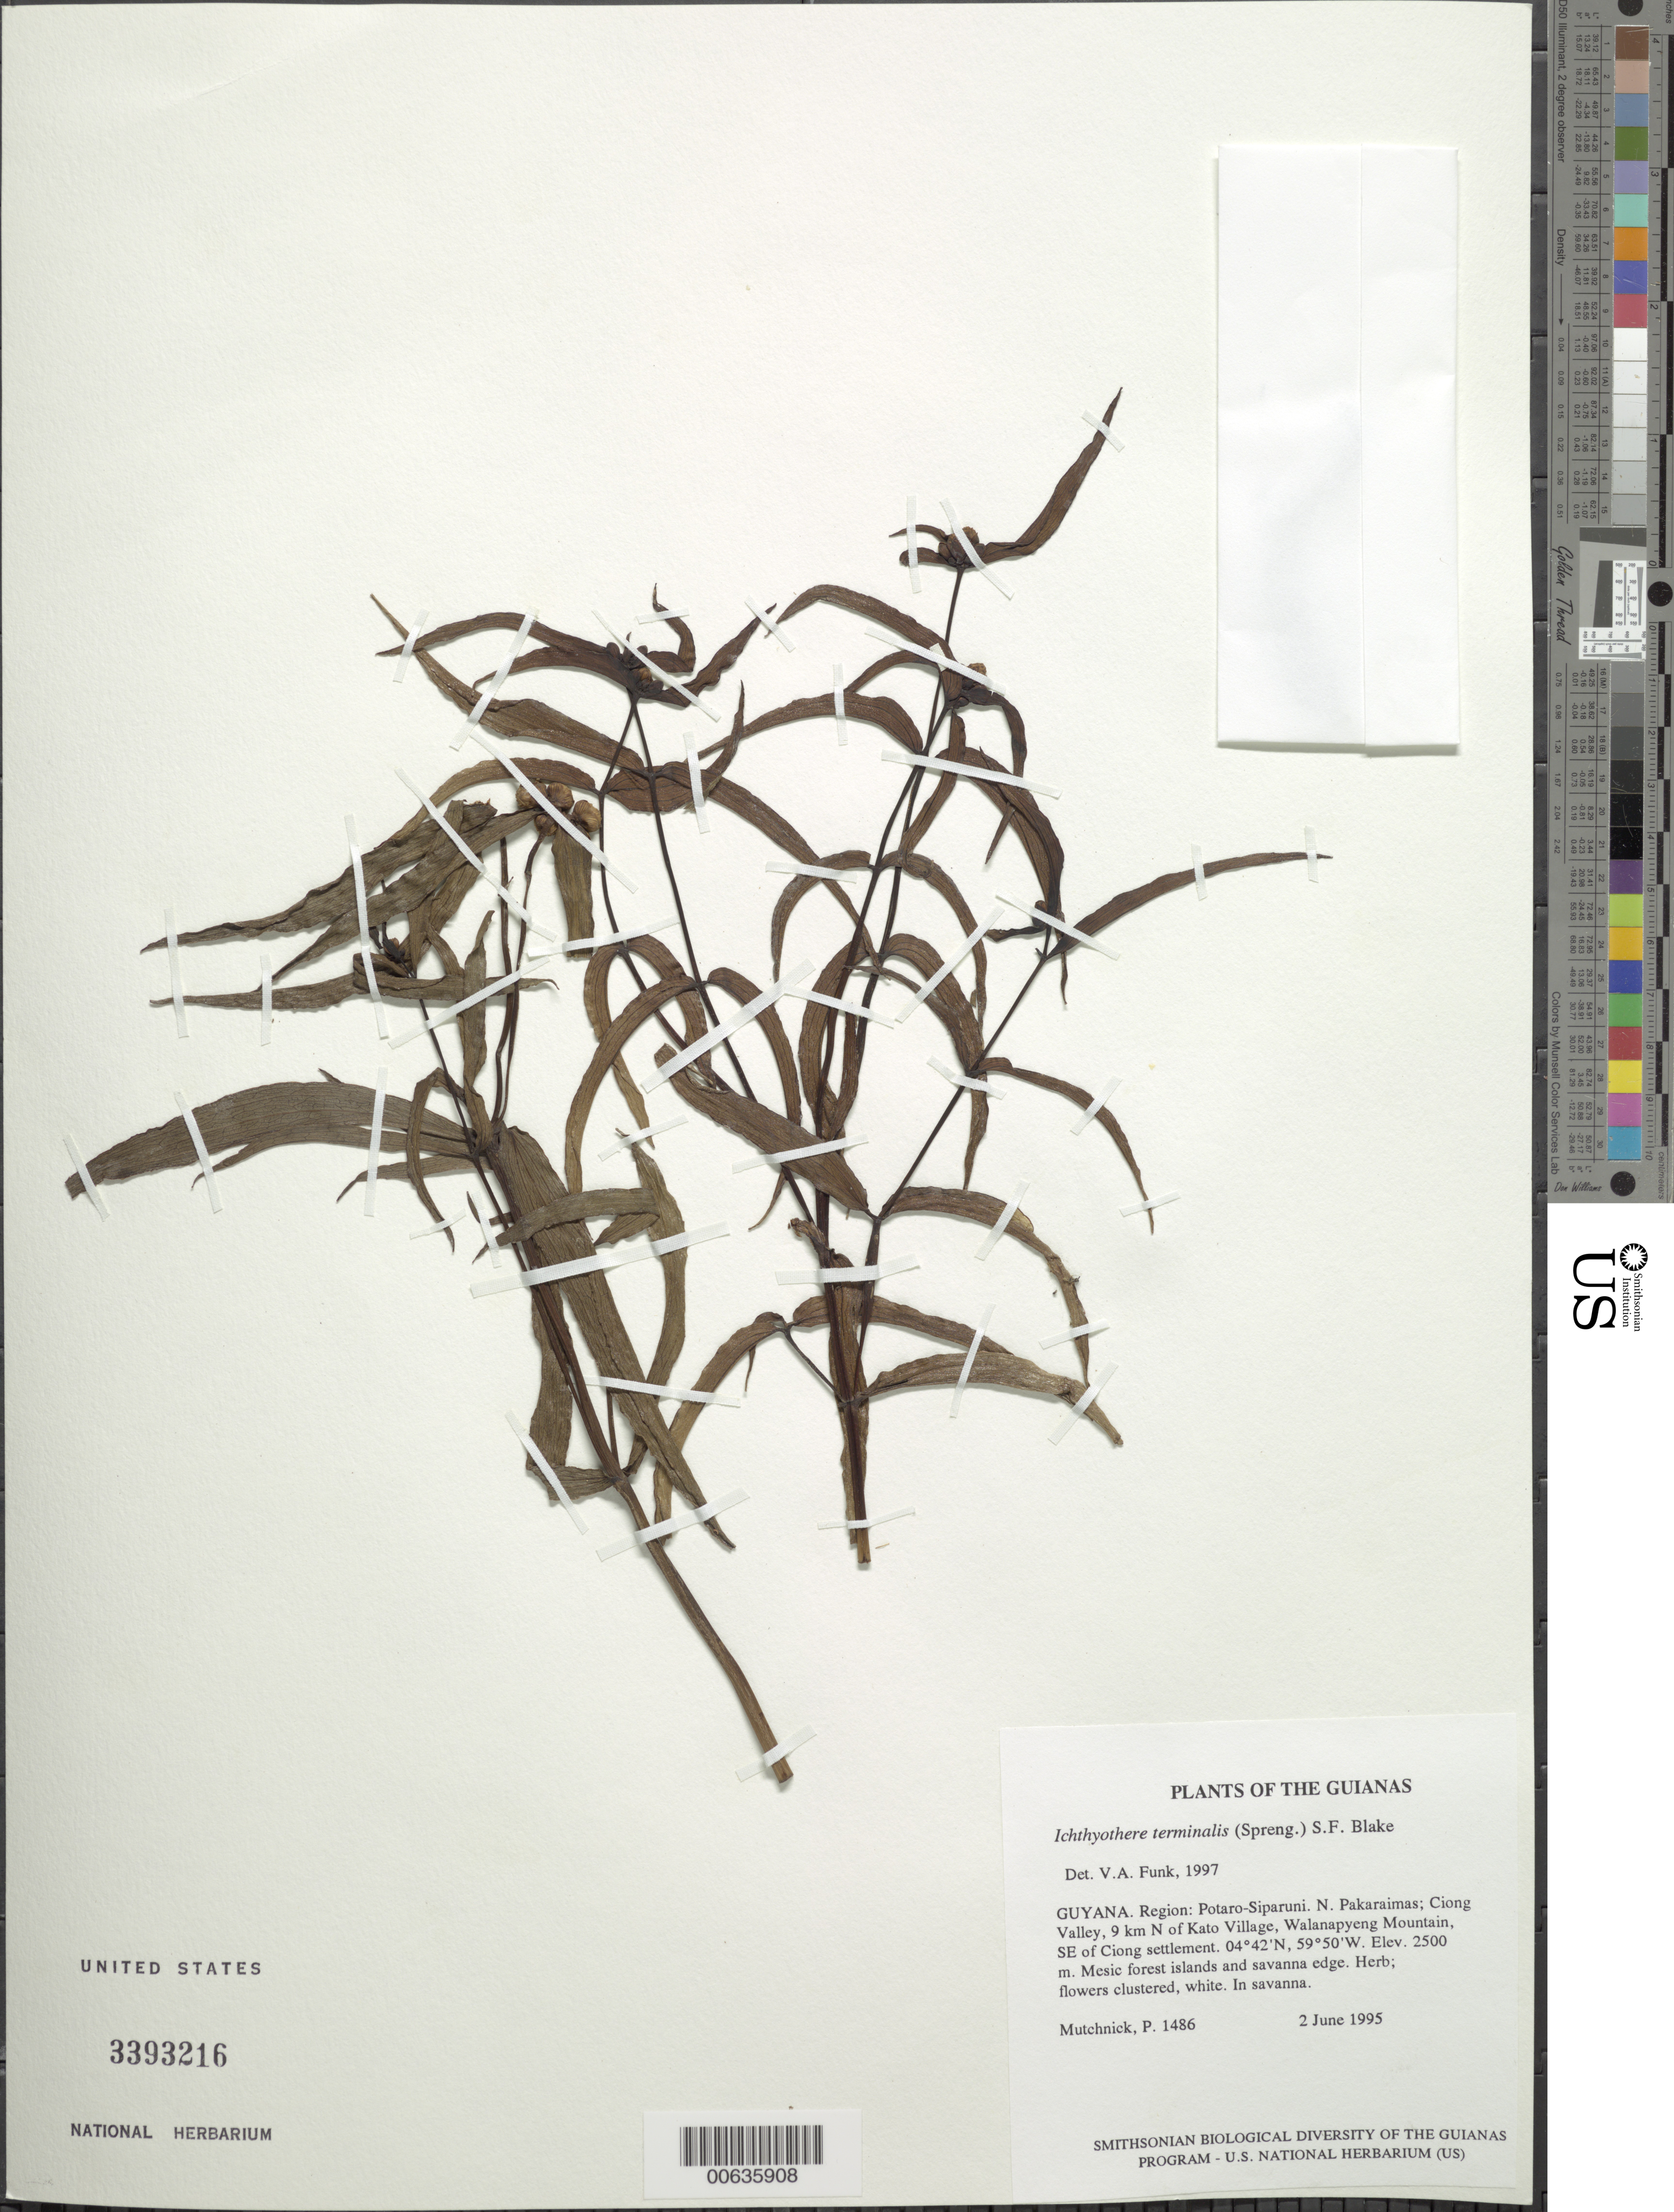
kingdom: Plantae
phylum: Tracheophyta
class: Magnoliopsida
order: Asterales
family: Asteraceae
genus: Ichthyothere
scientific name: Ichthyothere terminalis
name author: (Spreng.) S.F. Blake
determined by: Funk, Vicki A., (BOT), Smithsonian Institution - National Museum of Natural History (UNITED STATES)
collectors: P. Mutchnick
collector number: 1486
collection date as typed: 2 June 1995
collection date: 1995-06-02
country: Guyana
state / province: Potaro-Siparuni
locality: N. Pakaraimas; Ciong Valley, 9 km N of Kato Village, Walanapyeng Mountain, SE of Ciong settlement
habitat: Mesic forest islands and savanna edge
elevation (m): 2500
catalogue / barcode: US 3393216